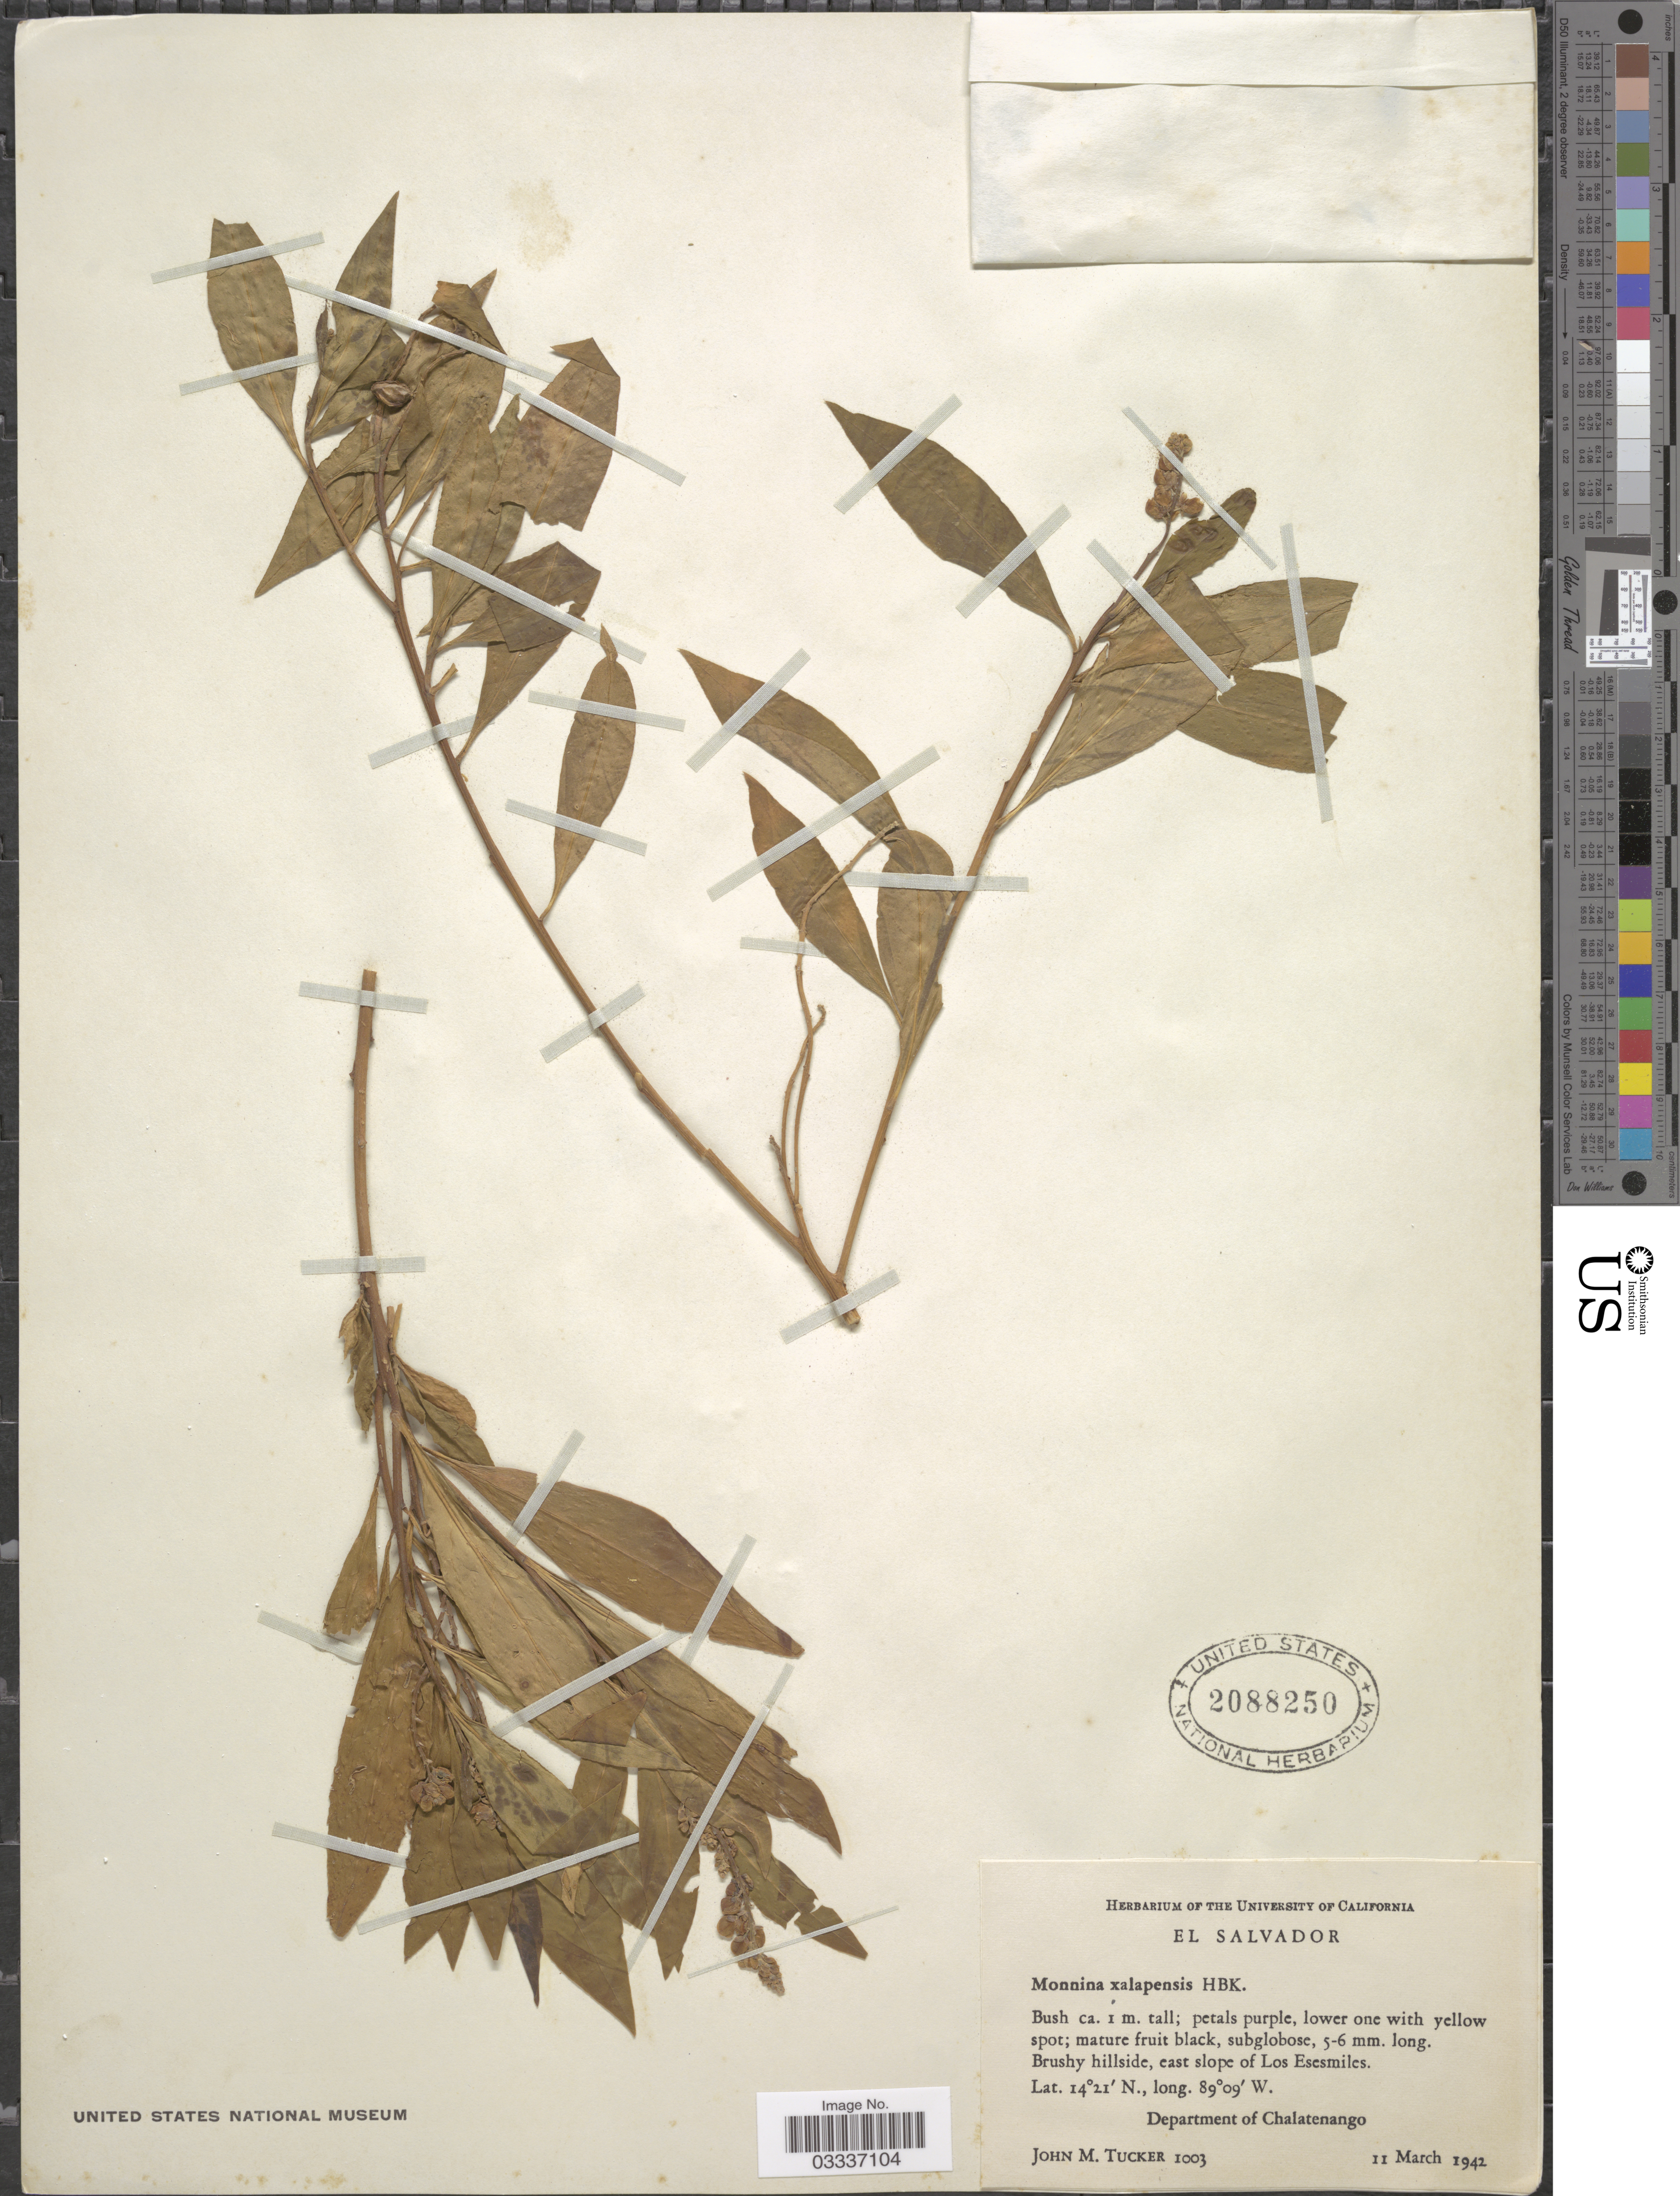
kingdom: Plantae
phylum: Tracheophyta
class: Magnoliopsida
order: Fabales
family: Polygalaceae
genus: Monnina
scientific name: Monnina xalapensis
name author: Kunth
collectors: J. M. Tucker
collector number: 1003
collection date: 1942-03-11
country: El Salvador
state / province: Chalatenango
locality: Brushy hillsidem east slope of Los Esesmiles. Department of Chalatenango.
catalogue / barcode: US 2088250